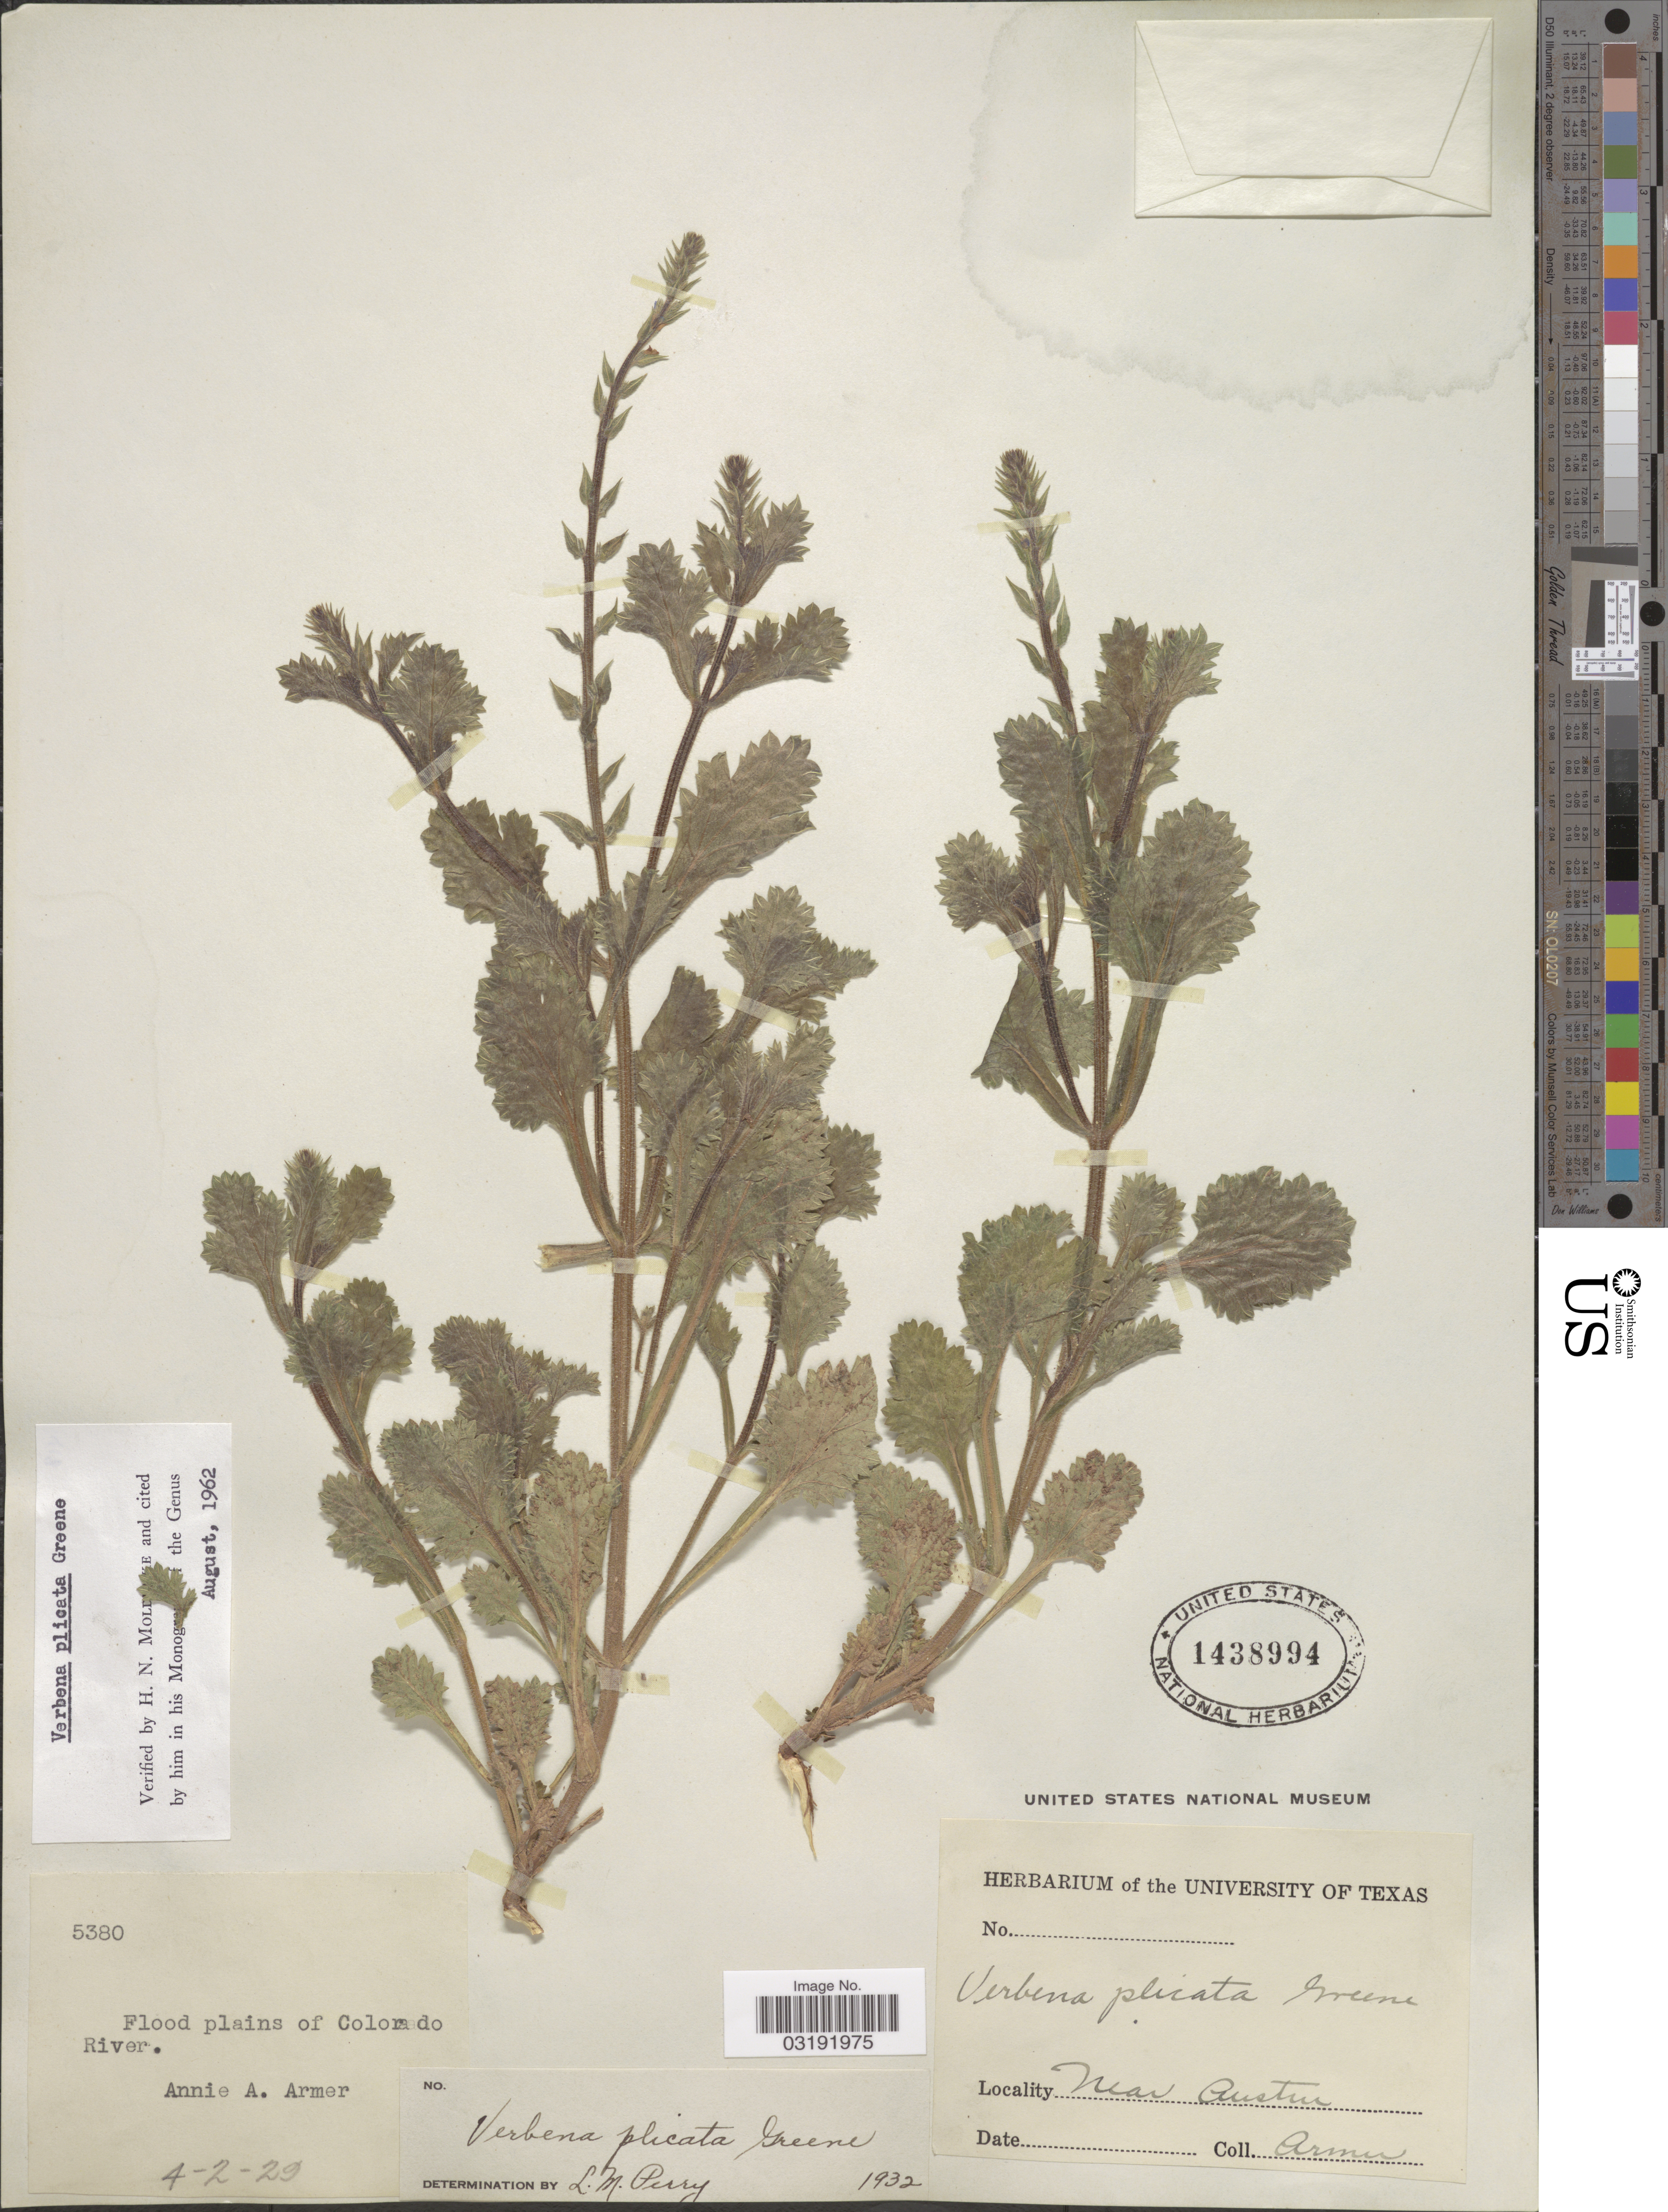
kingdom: Plantae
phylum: Tracheophyta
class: Magnoliopsida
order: Lamiales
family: Verbenaceae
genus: Verbena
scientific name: Verbena plicata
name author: Greene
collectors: A. Armer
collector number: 5380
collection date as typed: Transcribed d/m/y: 2/4/29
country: United States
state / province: Colorado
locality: Flood plains of Colorado River. Near Austin.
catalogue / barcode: US 1438994